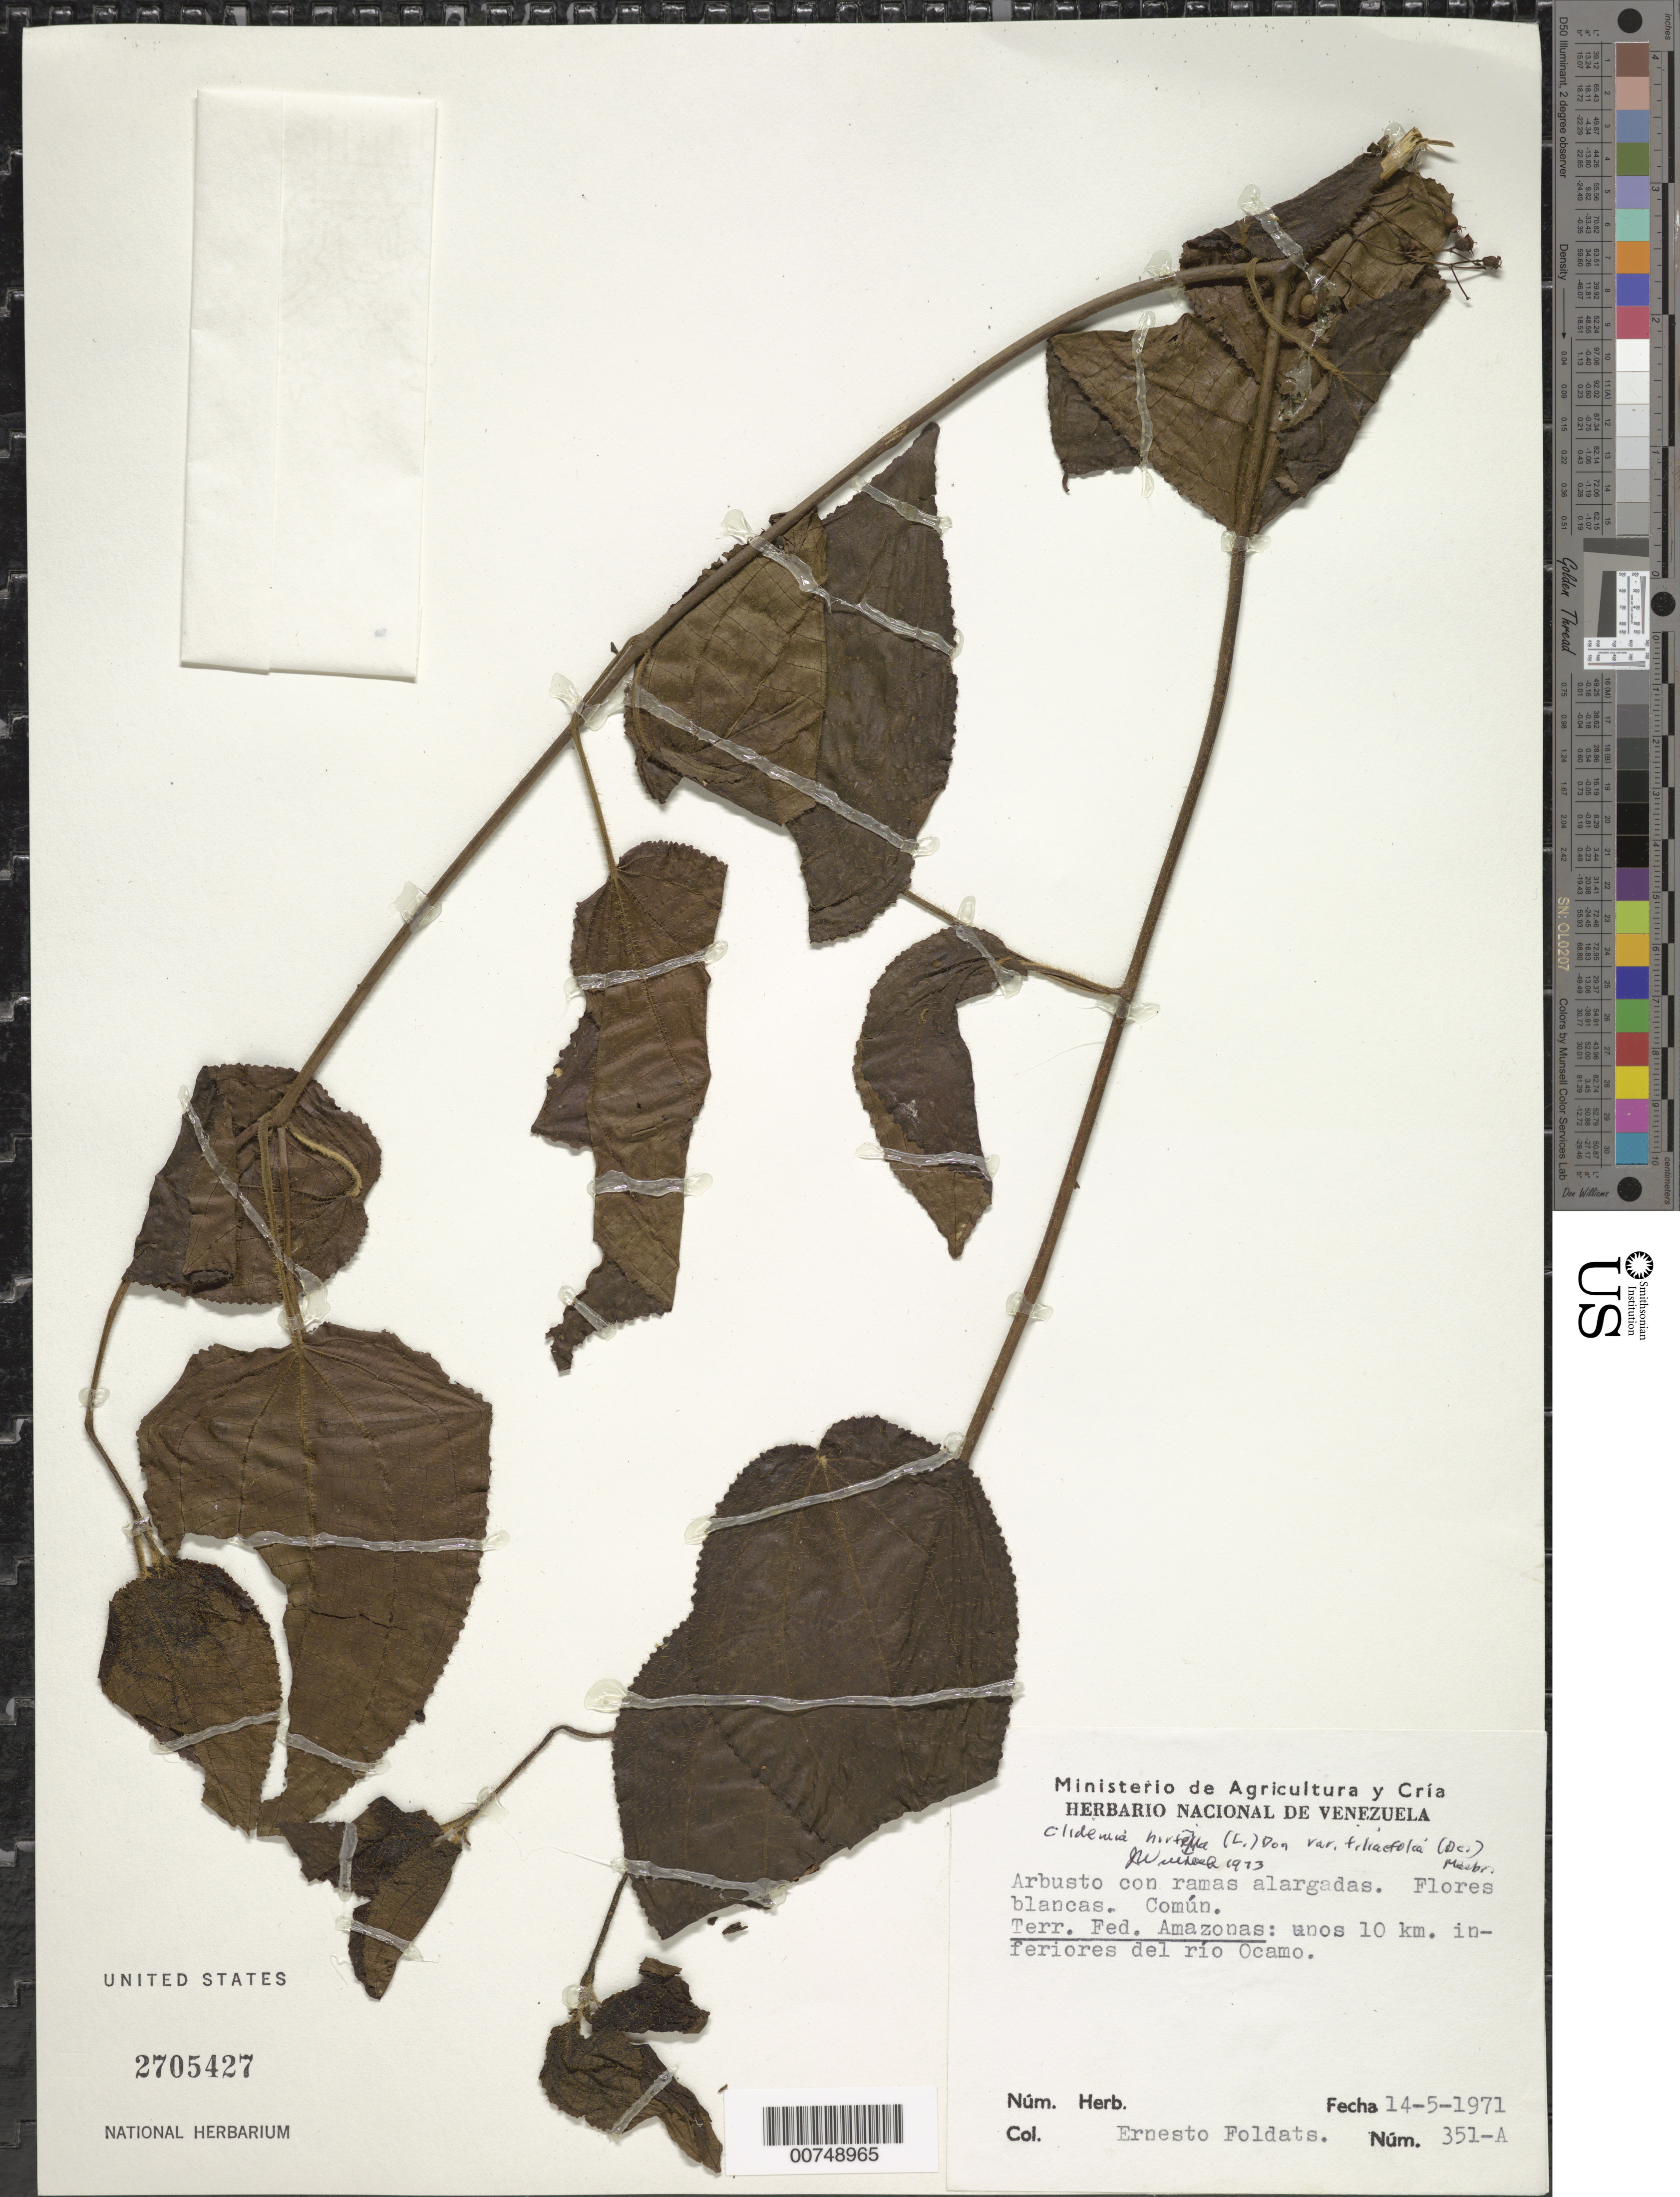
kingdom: Plantae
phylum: Tracheophyta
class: Magnoliopsida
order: Myrtales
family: Melastomataceae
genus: Clidemia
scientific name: Clidemia hirta var. tiliifolia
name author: (DC.) J.F. Macbr.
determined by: Wurdack, John J., (US), US (UNITED STATES)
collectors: E. Foldats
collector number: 351 A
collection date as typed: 14-May-71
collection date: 1971-05-14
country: Venezuela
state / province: Amazonas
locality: Río Ocamo, 10 km inferíores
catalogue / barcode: US 2705427